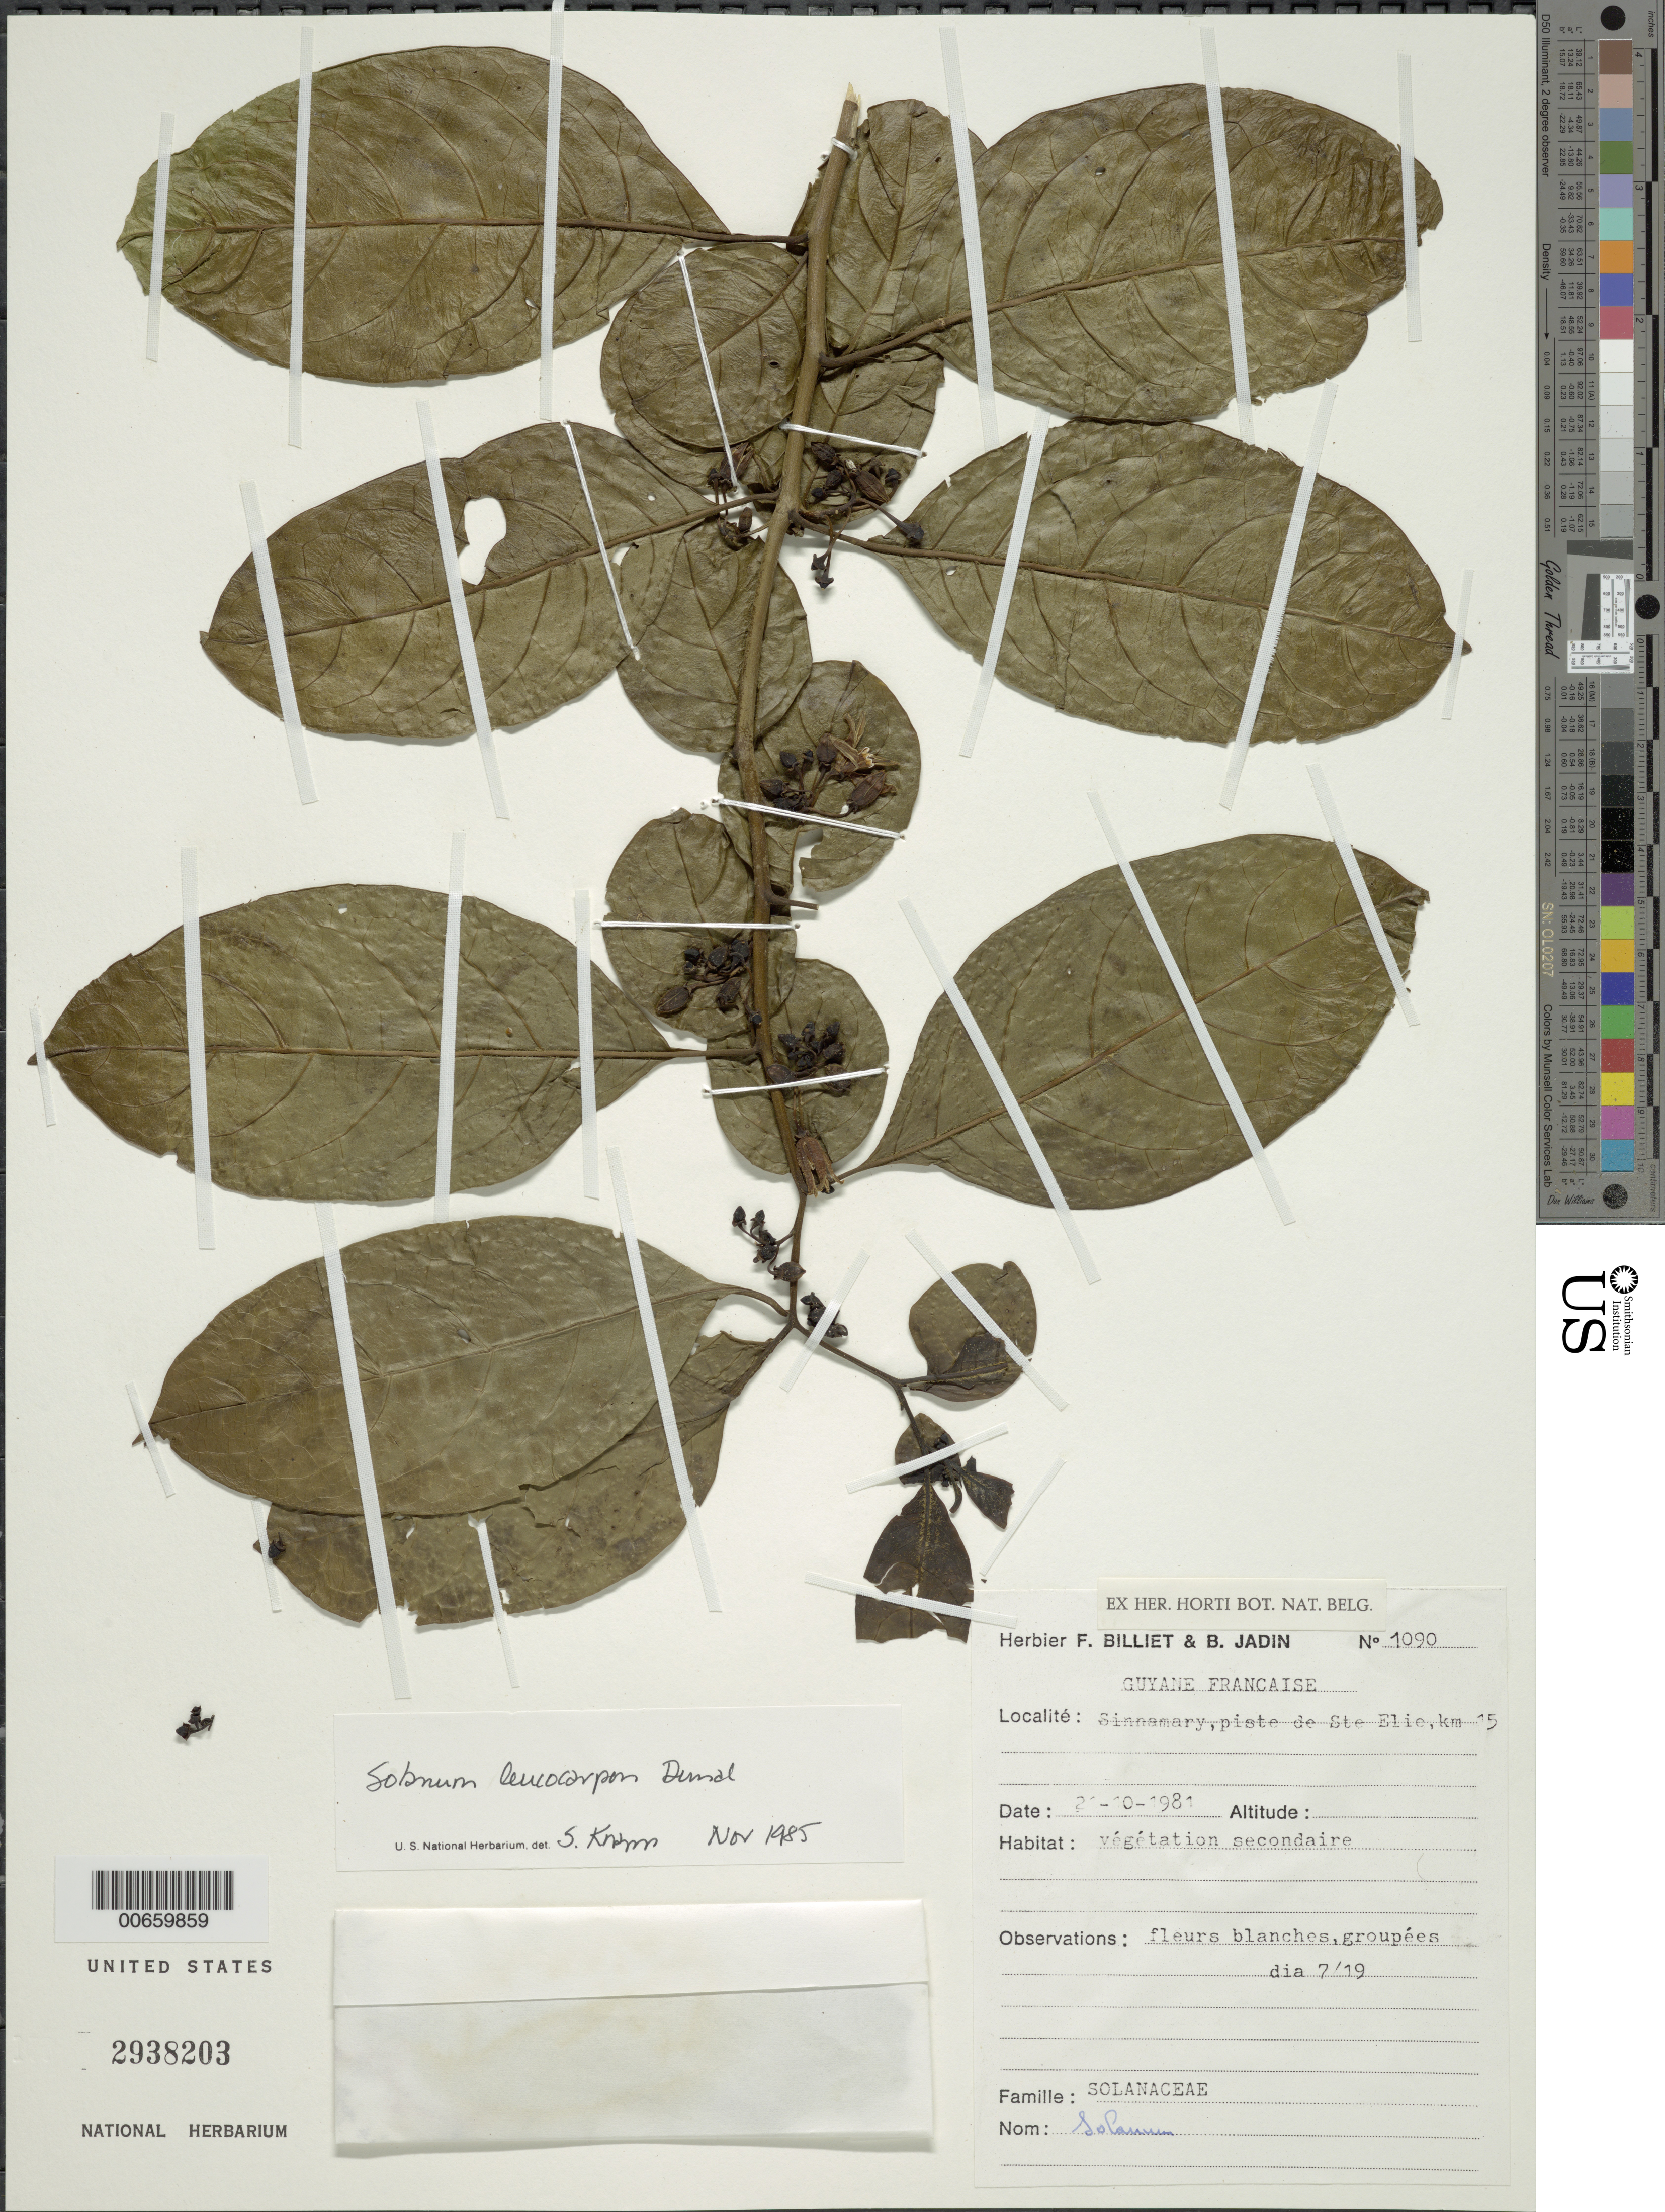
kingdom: Plantae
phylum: Tracheophyta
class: Magnoliopsida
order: Solanales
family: Solanaceae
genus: Solanum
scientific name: Solanum leucocarpon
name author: Dunal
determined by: Knapp, S. D.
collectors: F. Billiet & B. Jadin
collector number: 1090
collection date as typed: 10 Oct 1981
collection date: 1981-10-10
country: French Guiana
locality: Sinnamary, piste de Ste. Elie, km 15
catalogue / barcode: US 2938203